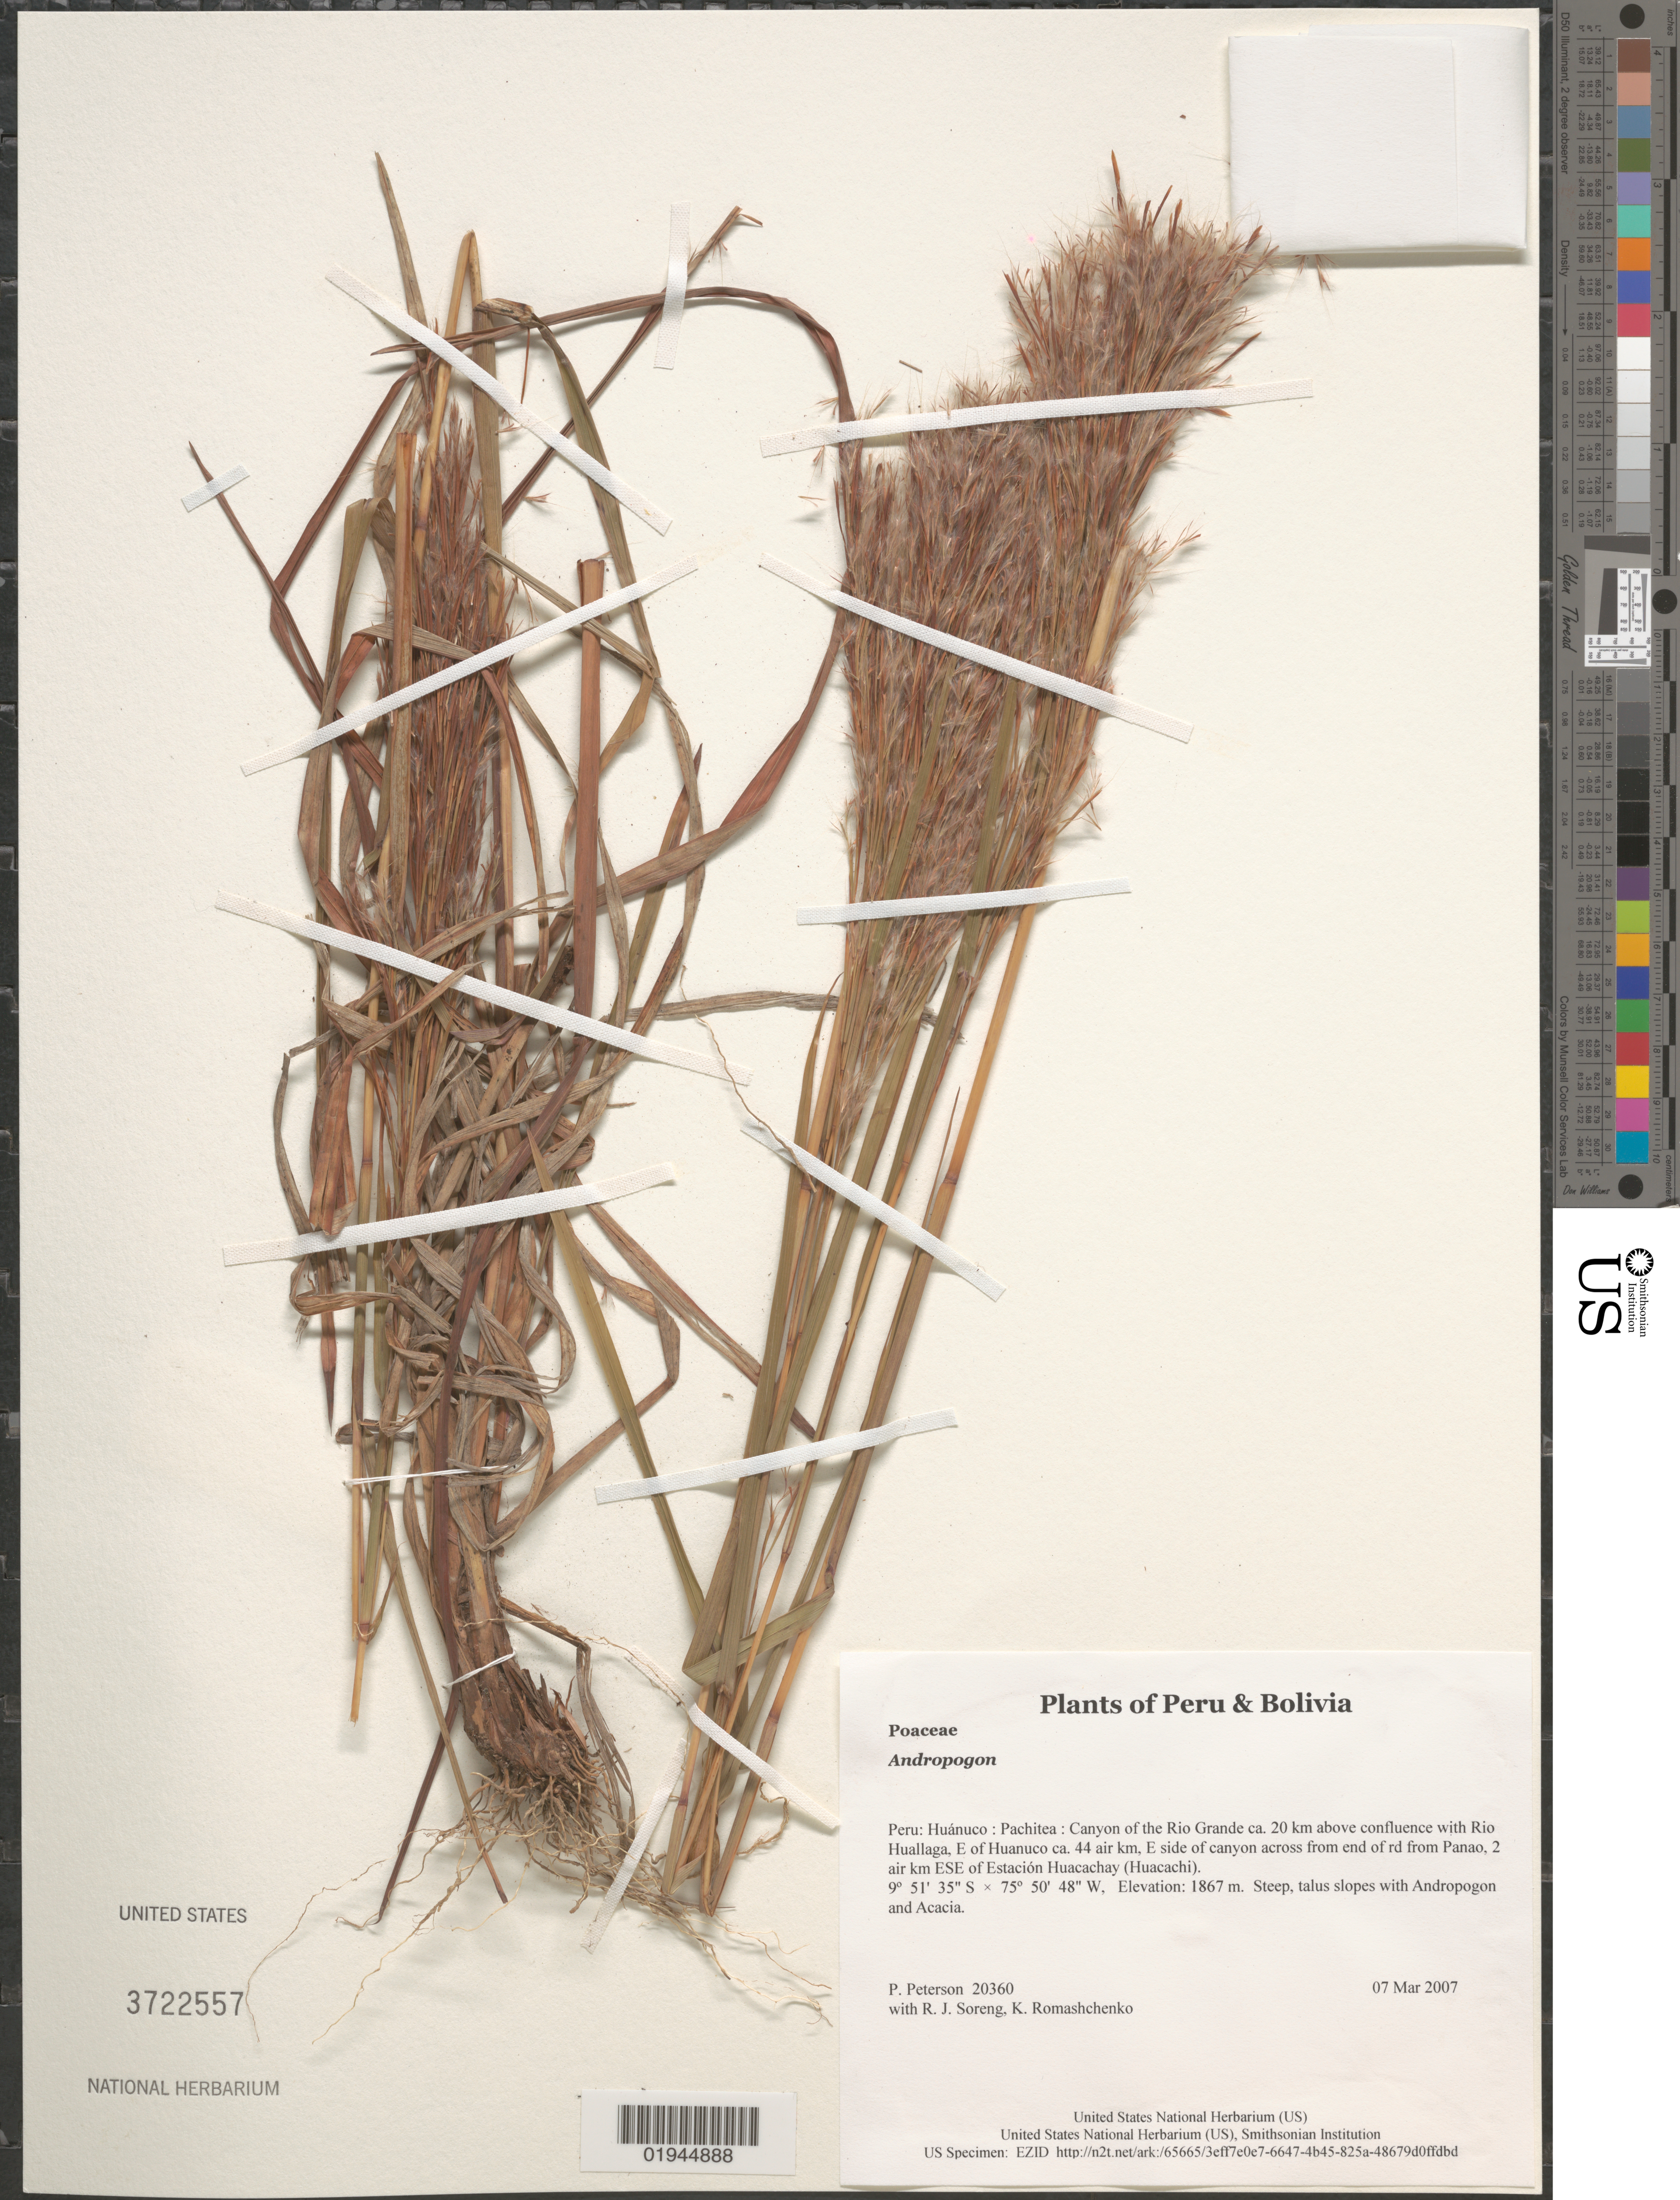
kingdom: Plantae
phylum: Tracheophyta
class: Liliopsida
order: Poales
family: Poaceae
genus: Andropogon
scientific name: Andropogon sp.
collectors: P. M. Peterson, R. J. Soreng & K. Romashchenko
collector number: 20360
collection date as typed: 07 Mar 2007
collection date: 2007-03-07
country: Peru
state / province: Huánuco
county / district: Pachitea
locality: Canyon of the Rio Grande ca. 20 km above confluence with Rio Huallaga, E of Huanuco ca. 44 air km, E side of canyon across from end of rd from Panao, 2 air km ESE of Estación Huacachay (Huacachi)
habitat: Steep, talus slopes with Andropogon and Acacia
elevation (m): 1867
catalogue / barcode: US 3722557